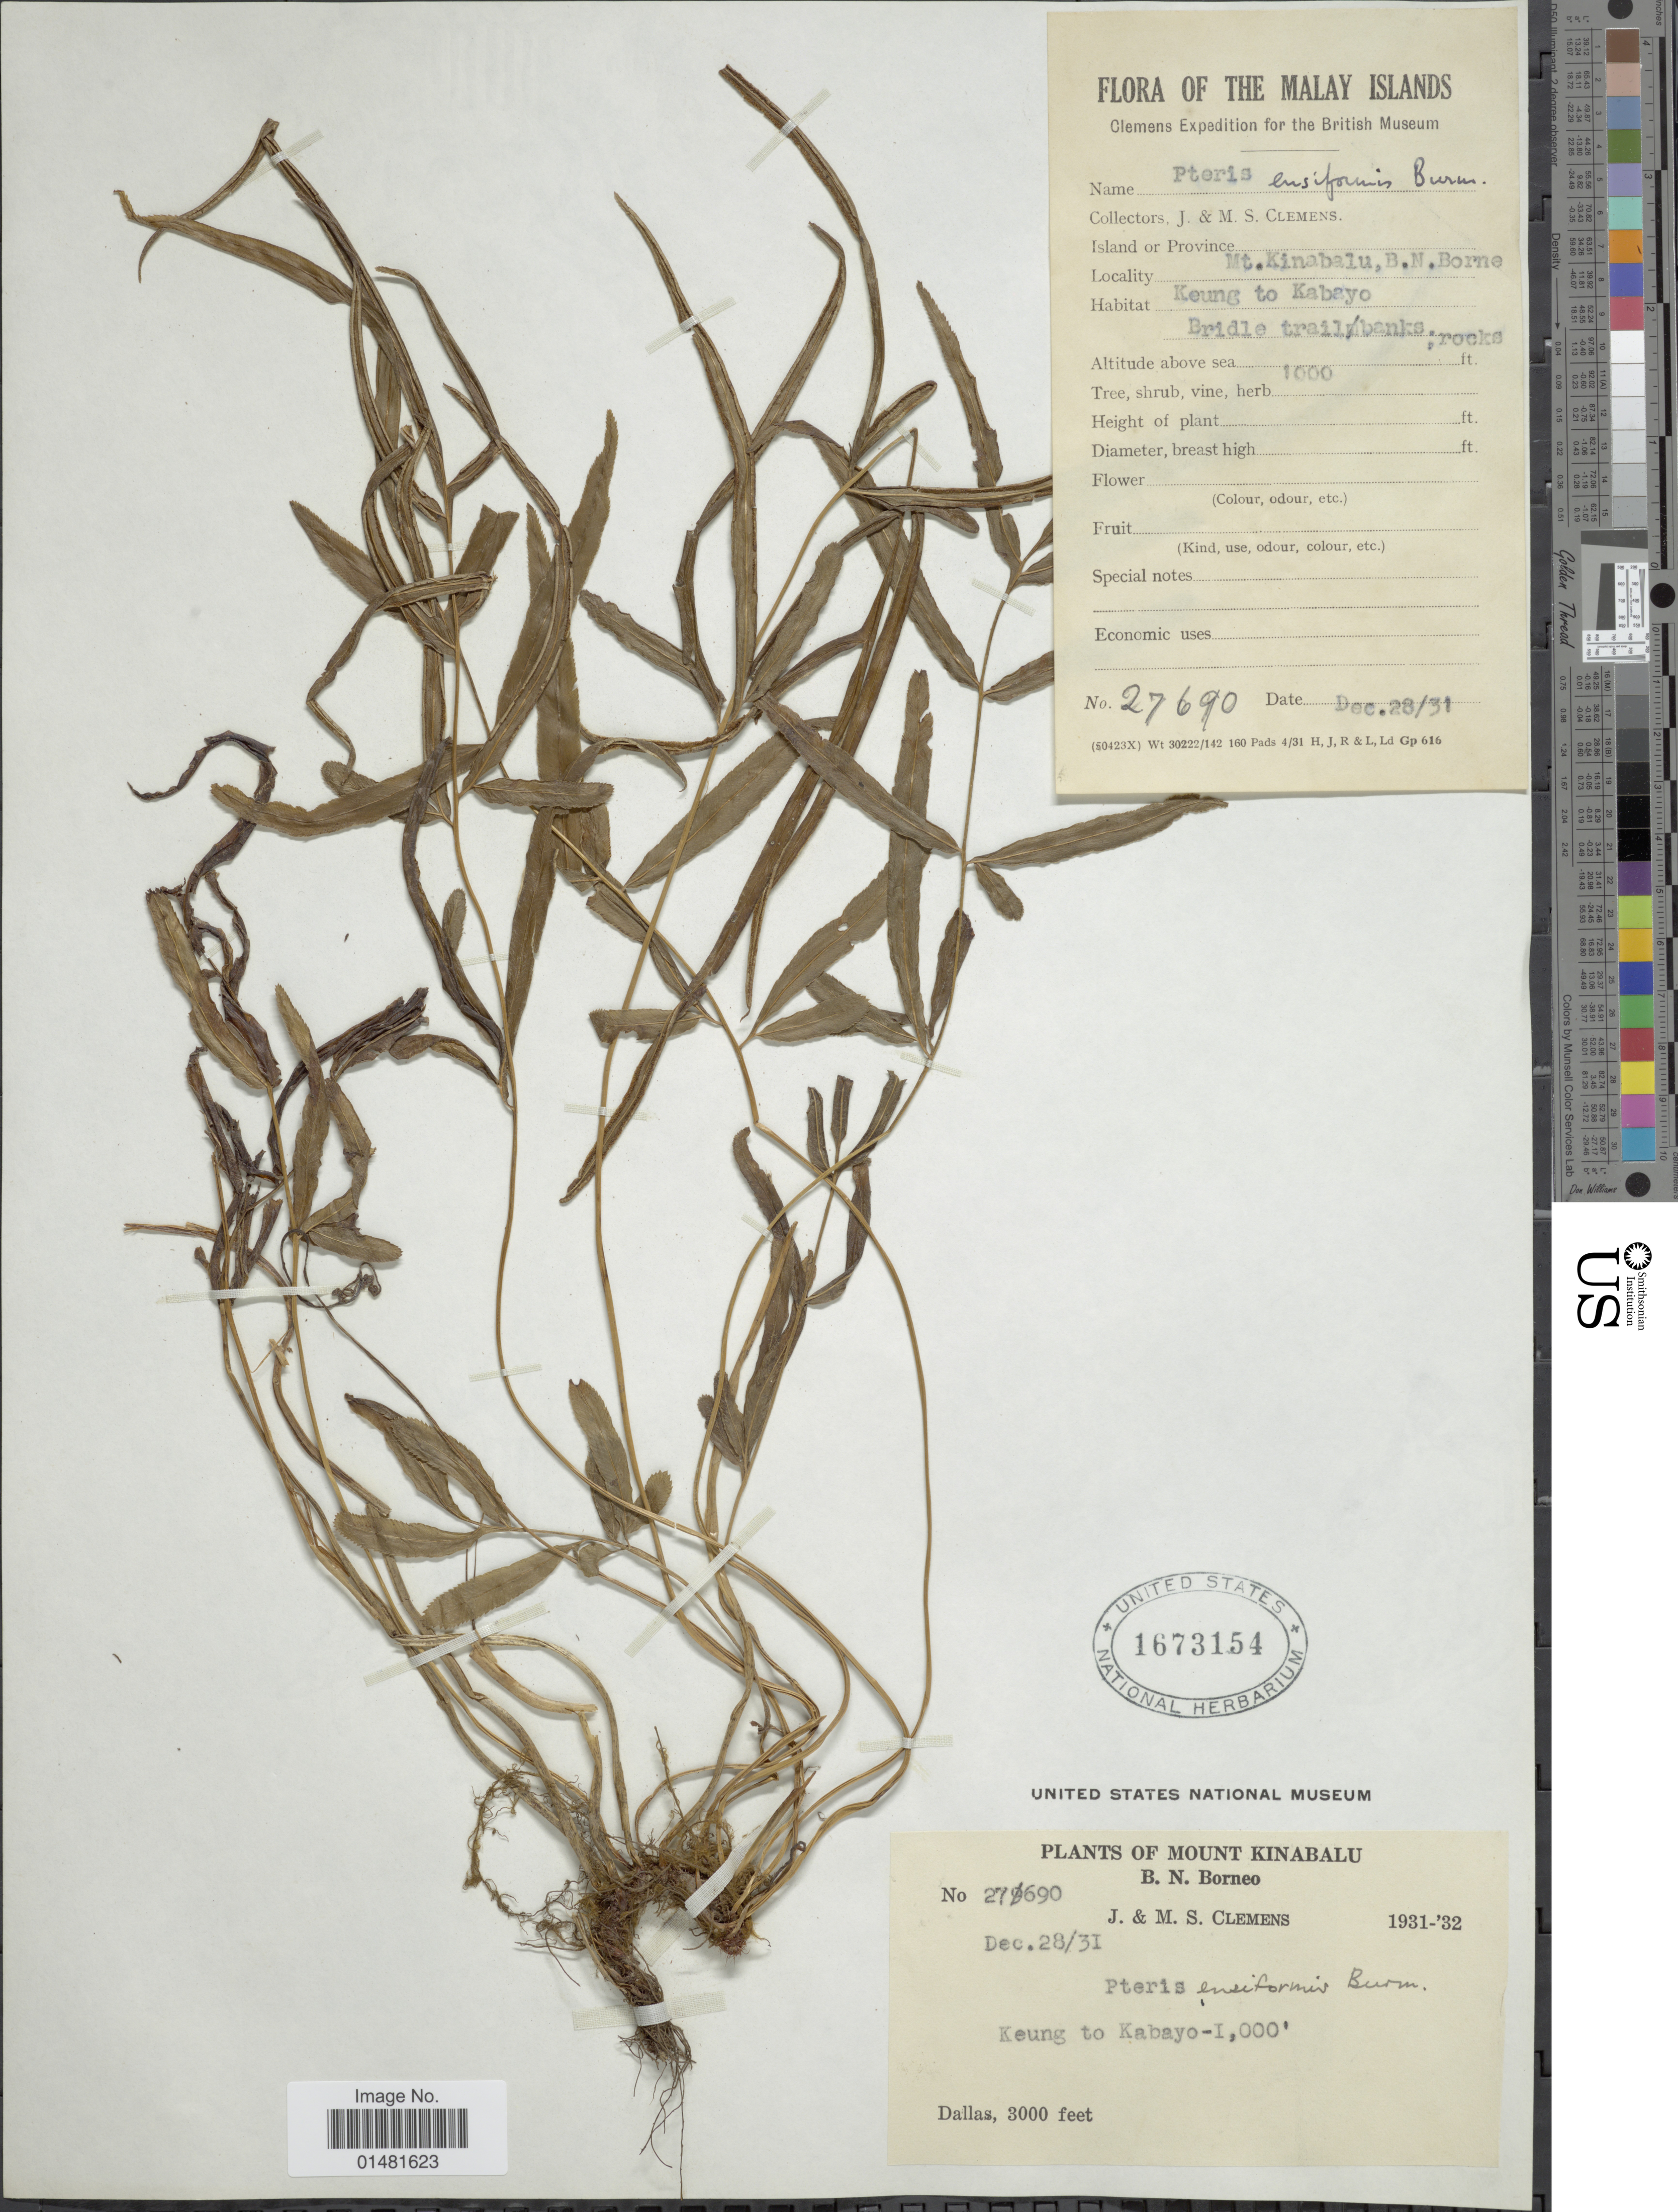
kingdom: Plantae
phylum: Tracheophyta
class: Polypodiopsida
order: Polypodiales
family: Pteridaceae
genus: Pteris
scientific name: Pteris ensiformis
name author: Burm. f.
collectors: J. Clemens & M. S. Clemens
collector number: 27690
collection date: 1931/1932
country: Malaysia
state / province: Sabah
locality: Mount Kinabalu, Keung to Kabayo, Dallas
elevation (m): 914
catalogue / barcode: US 1673154